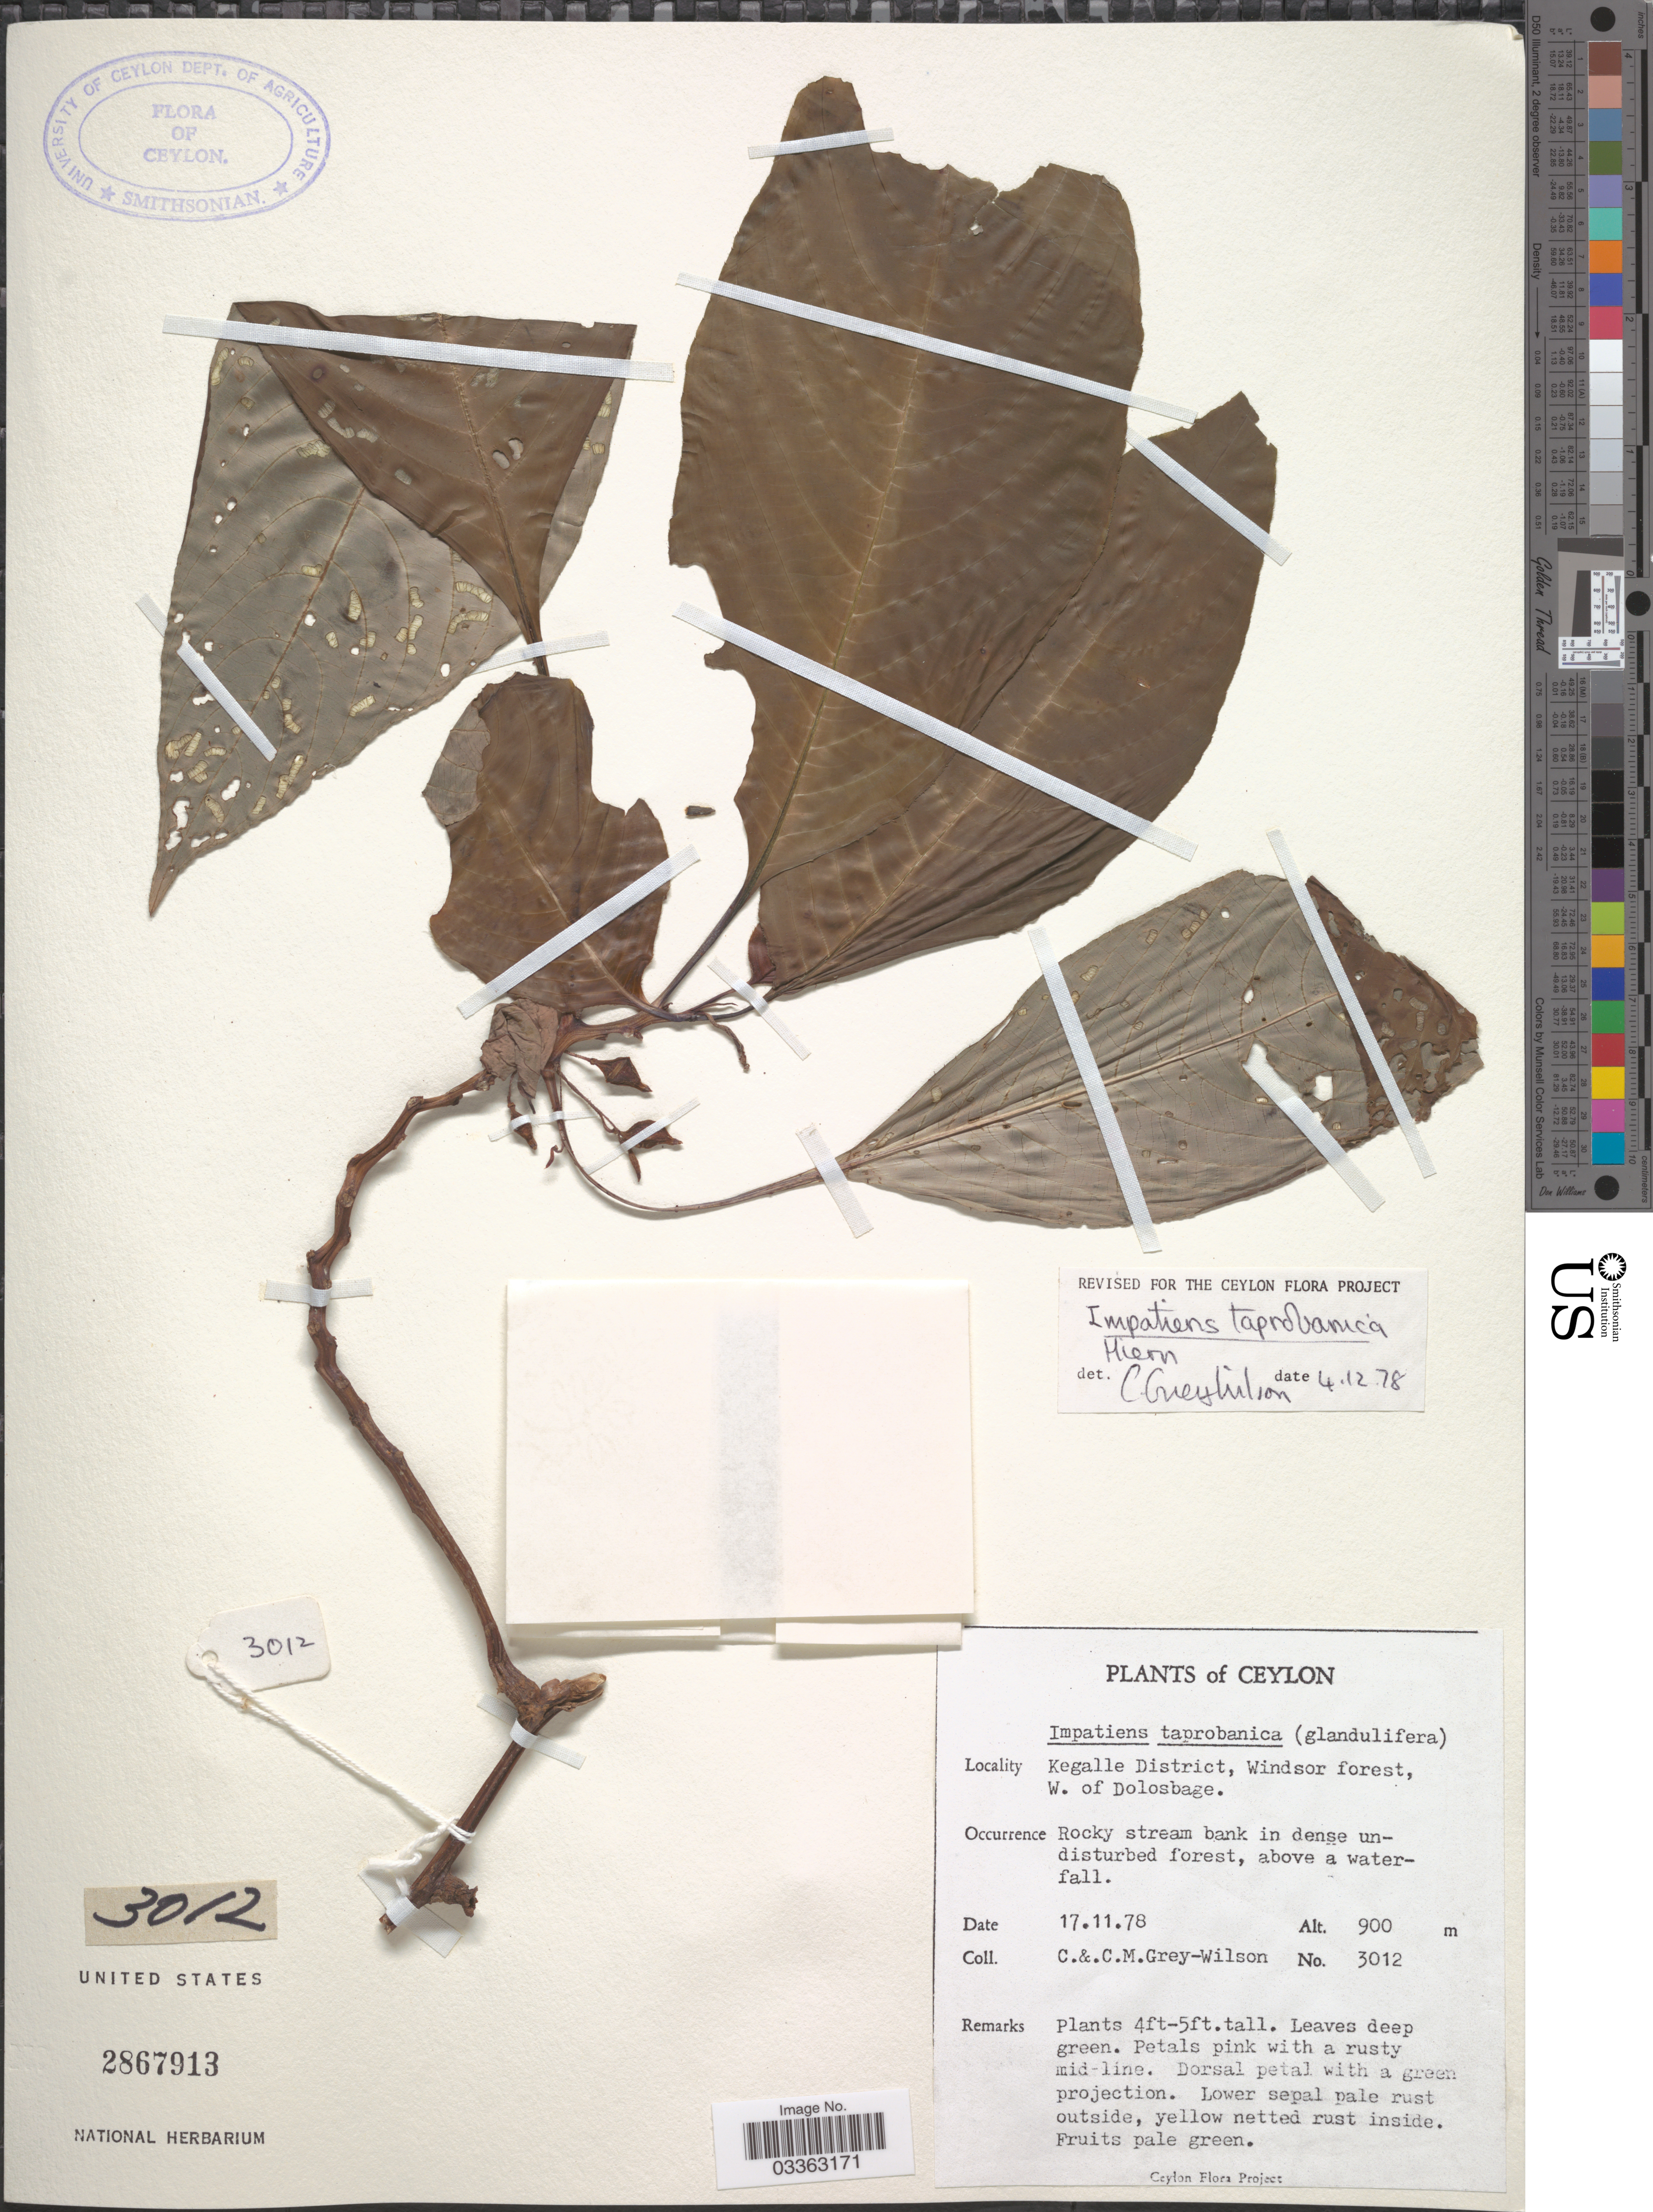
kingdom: Plantae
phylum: Tracheophyta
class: Magnoliopsida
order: Ericales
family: Balsaminaceae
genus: Impatiens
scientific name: Impatiens taprobanica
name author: Hiern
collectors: C. Grey-Wilson & C. Grey-Wilson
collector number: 3012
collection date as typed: Transcribed d/m/y: 17/11/78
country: Sri Lanka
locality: Ceylon, Kegalle District, Windsor forest, W. of Dolosbage.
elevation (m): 900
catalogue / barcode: US 2867913